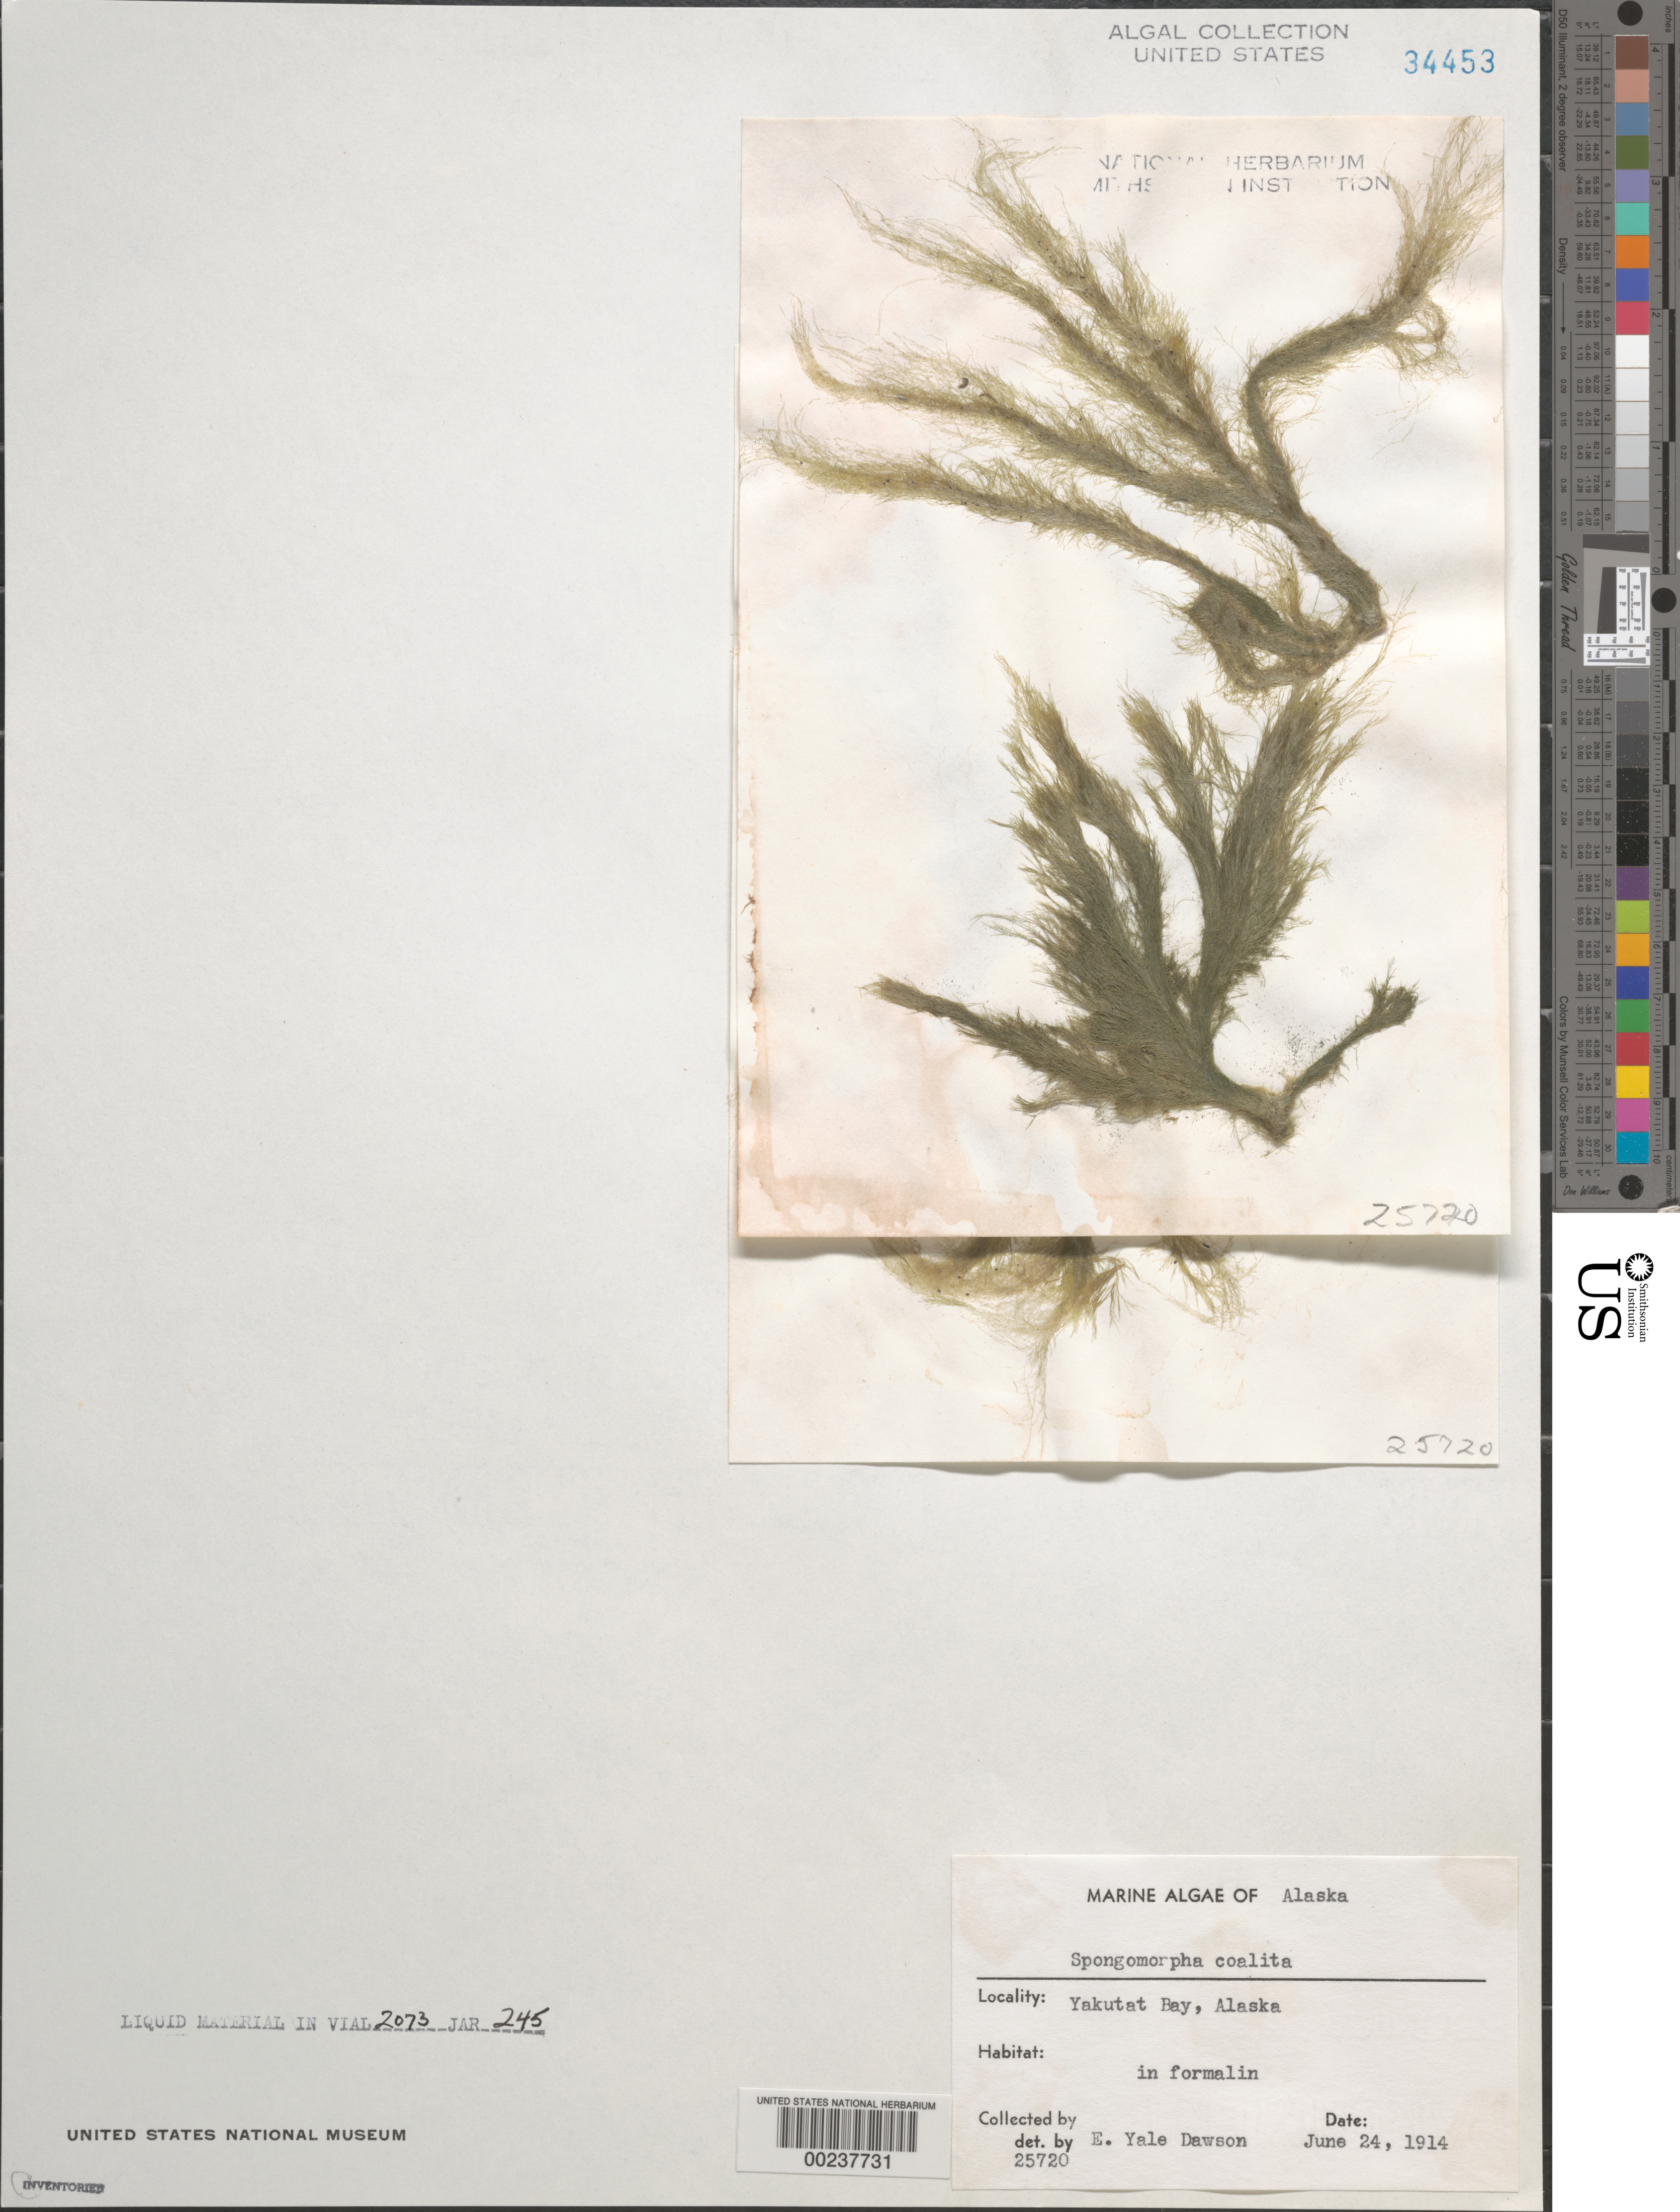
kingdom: Plantae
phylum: Chlorophyta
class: Ulvophyceae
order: Ulotrichales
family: Ulotrichaceae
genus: Acrosiphonia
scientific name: Acrosiphonia coalita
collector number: EYD 25720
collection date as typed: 24 Jun 1914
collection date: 1914-06-24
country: United States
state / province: Alaska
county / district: Skagway-Yakutat-Angoon Division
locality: Yakutat Bay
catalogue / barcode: US 34453